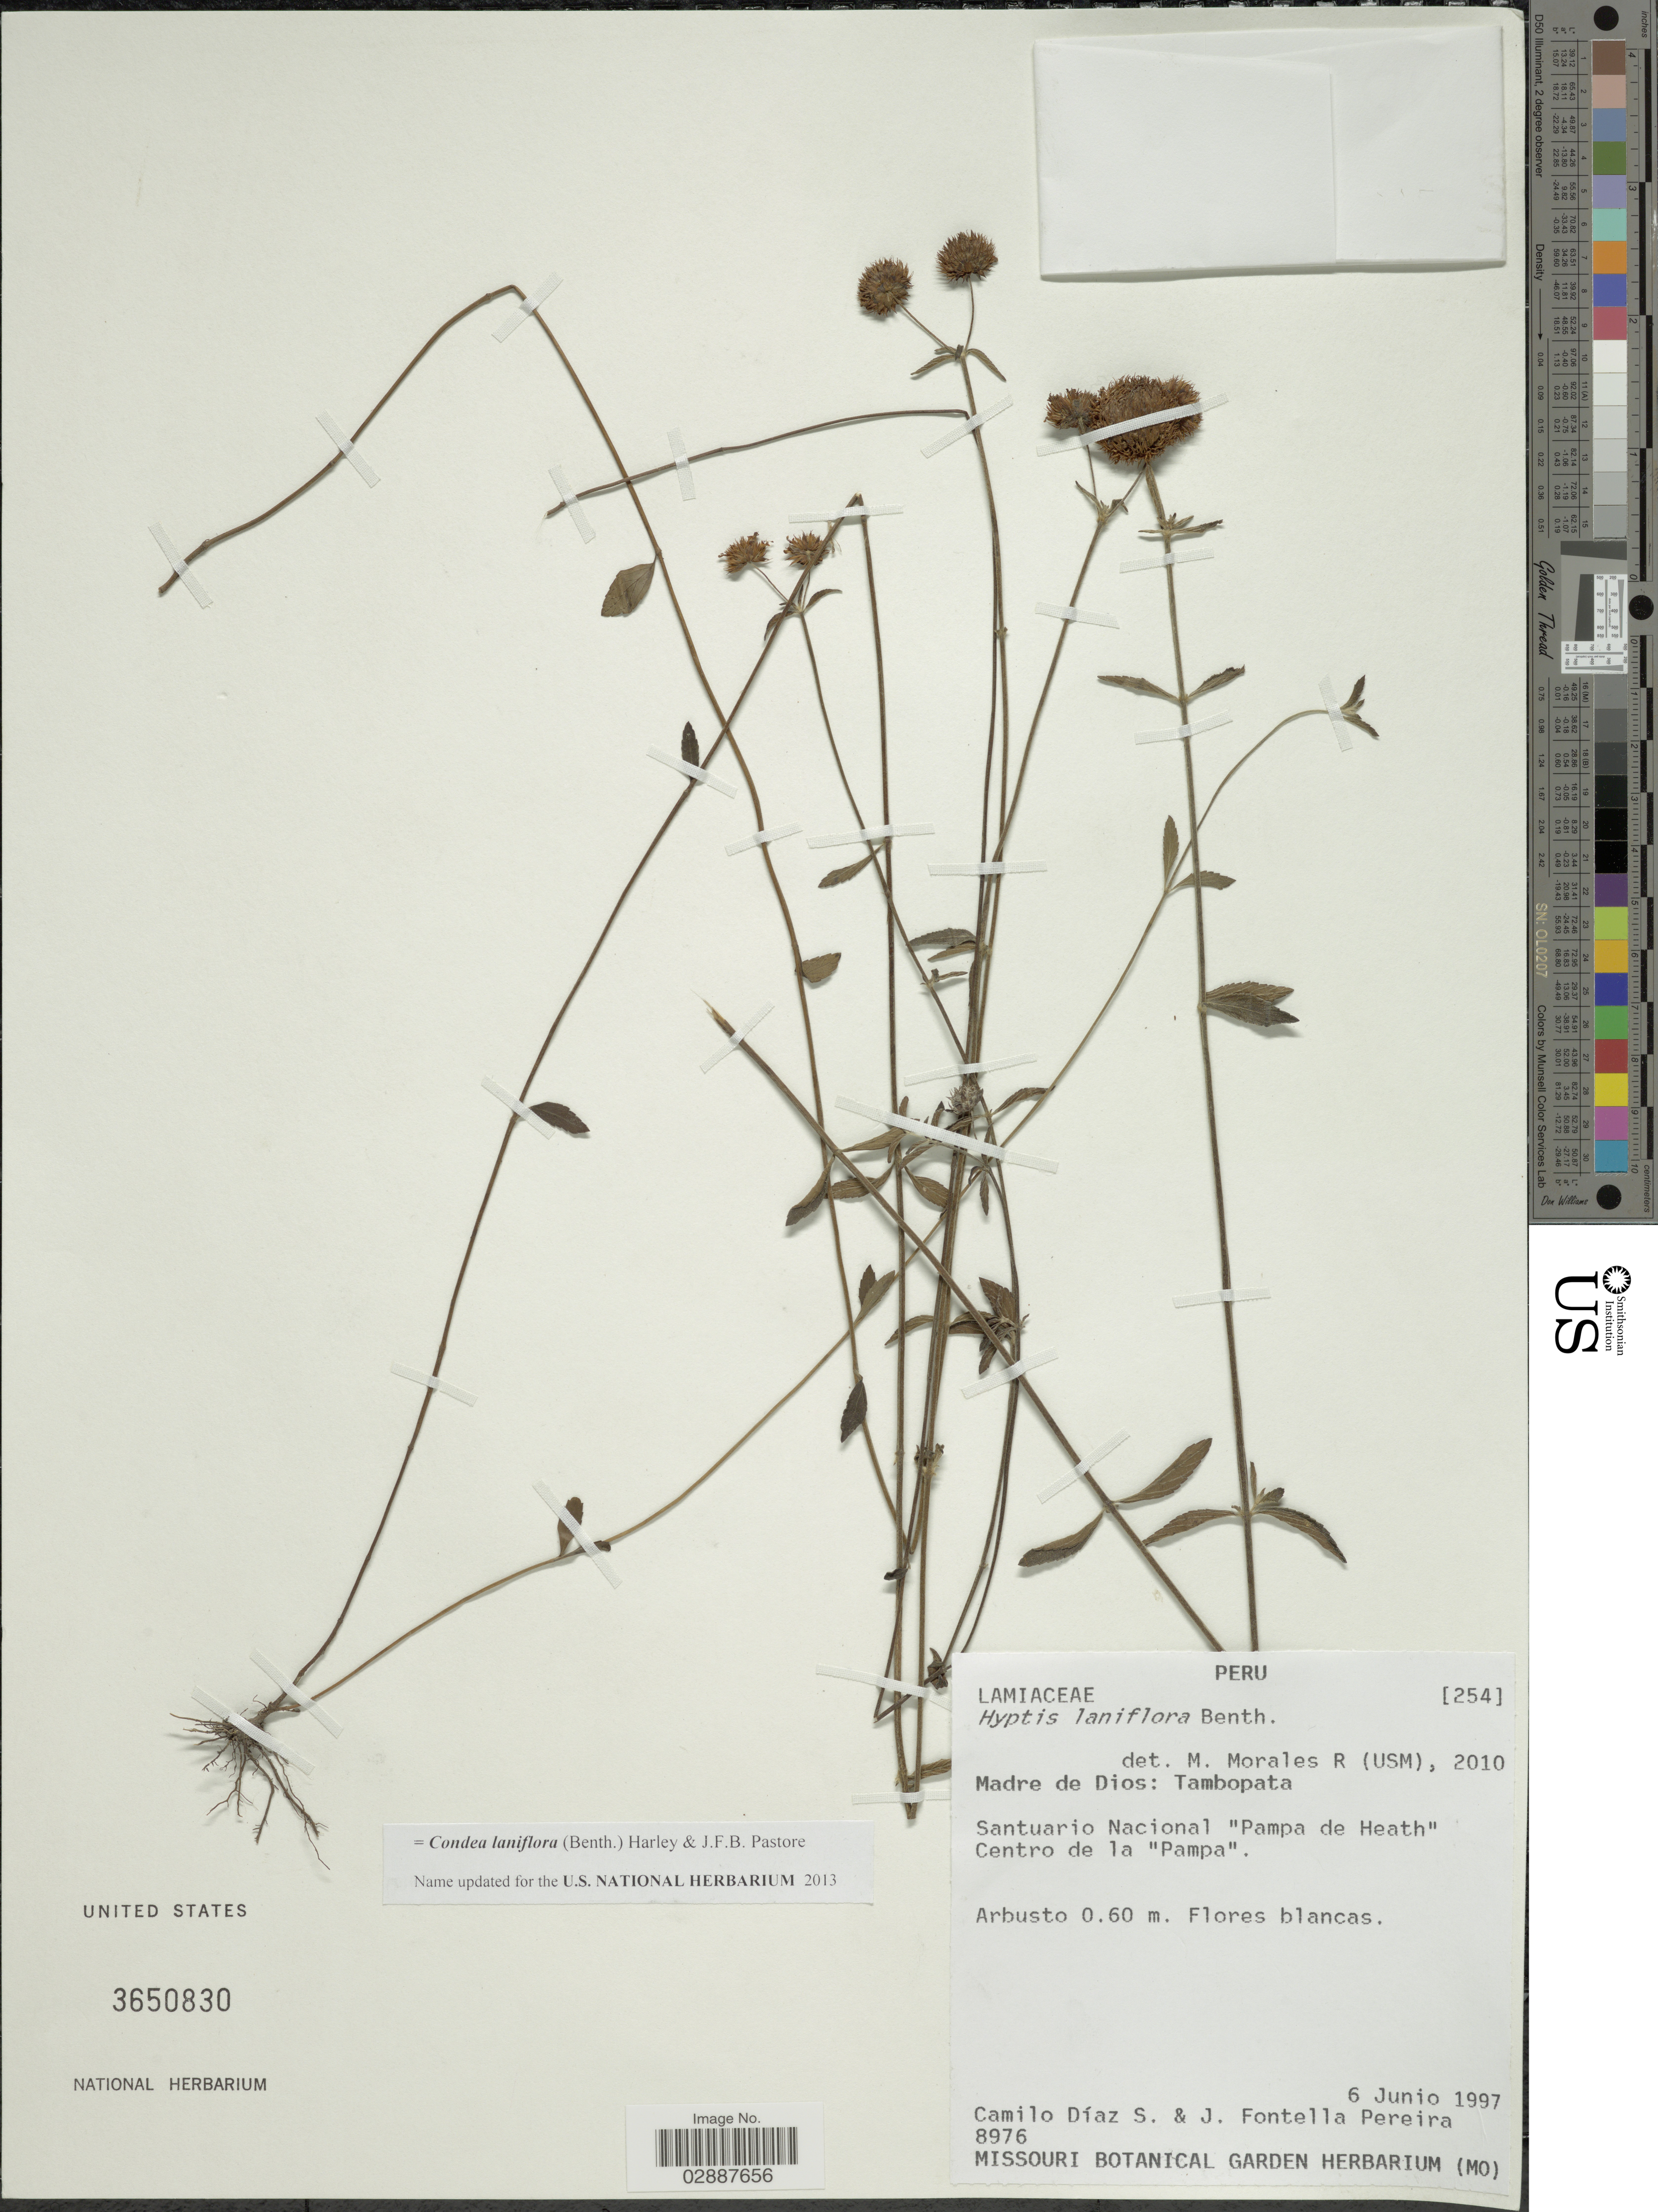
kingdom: Plantae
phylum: Tracheophyta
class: Magnoliopsida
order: Lamiales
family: Lamiaceae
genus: Condea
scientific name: Condea laniflora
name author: (Benth.) Harley & J.F.B. Pastore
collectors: C. Díaz S. & J. Fontella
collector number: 8976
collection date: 1997-06-06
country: Peru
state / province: Madre de Dios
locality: Tambopata. Santuario Nacional "Pampa de Heath". Centro de la "Pampa".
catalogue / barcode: US 3650830